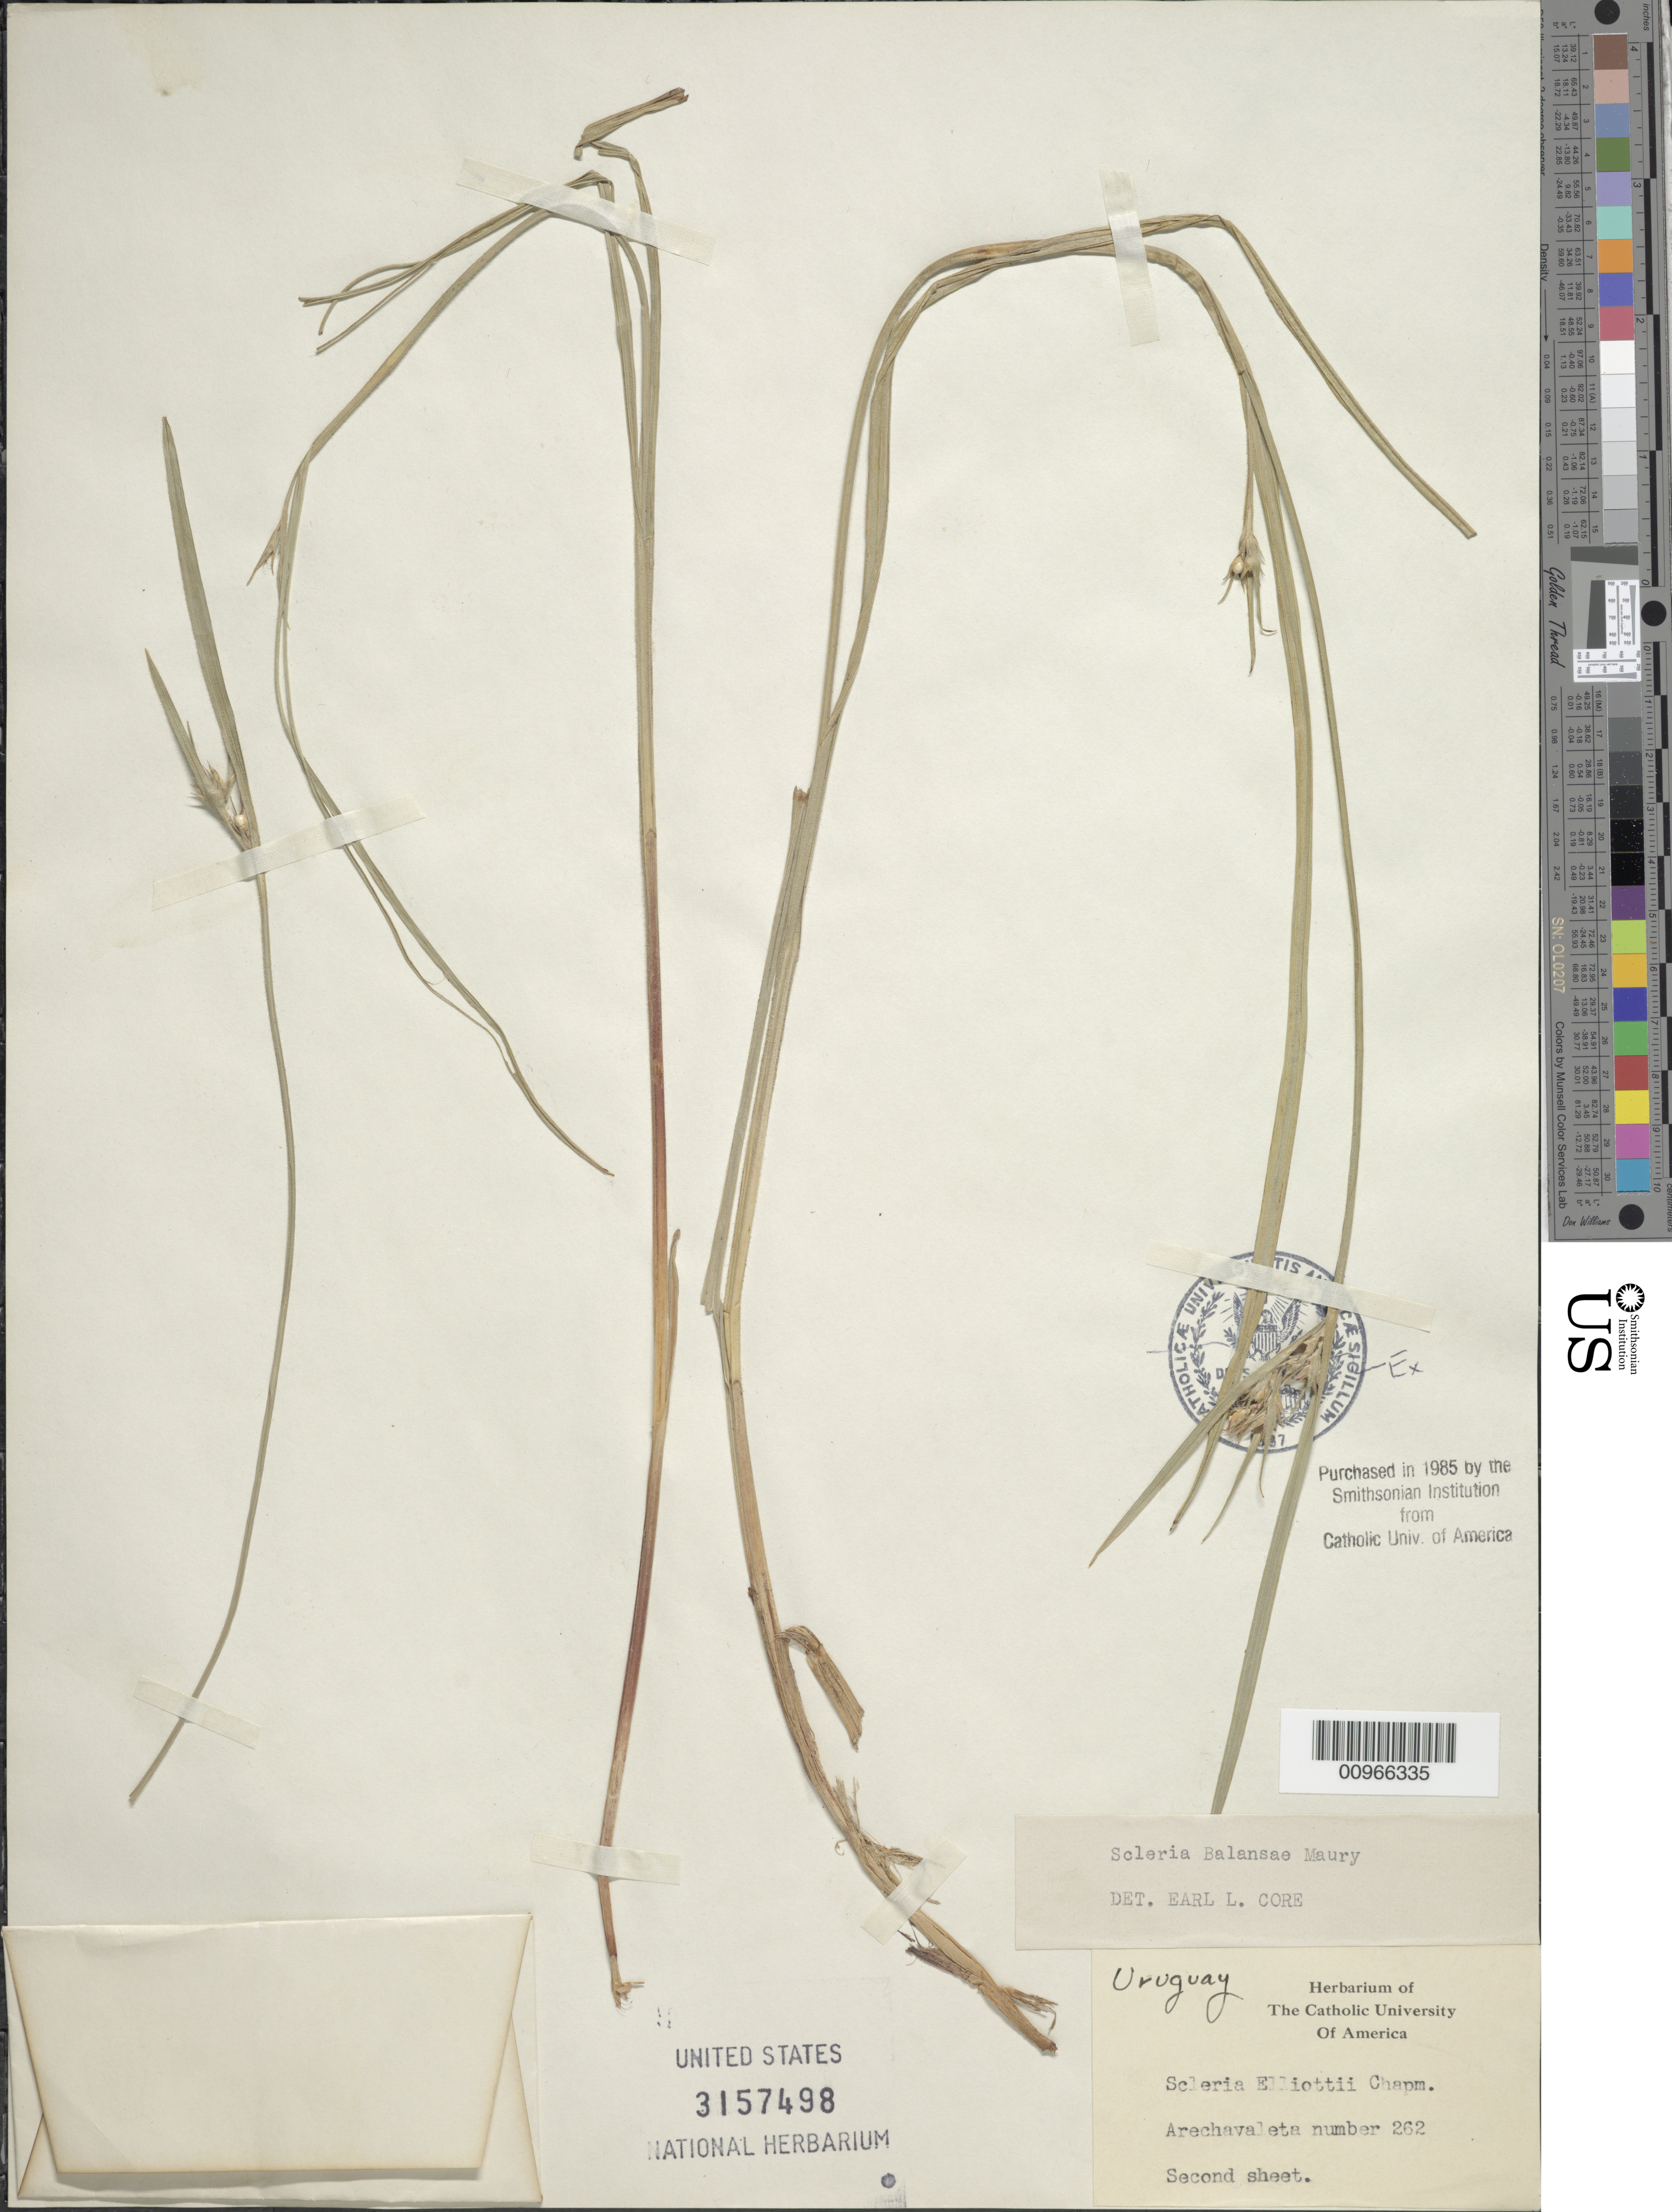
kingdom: Plantae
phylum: Tracheophyta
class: Liliopsida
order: Poales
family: Cyperaceae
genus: Scleria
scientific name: Scleria balansae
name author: Maury ex Micheli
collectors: J. Arechavaleta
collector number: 262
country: Uruguay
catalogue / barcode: US 3157498